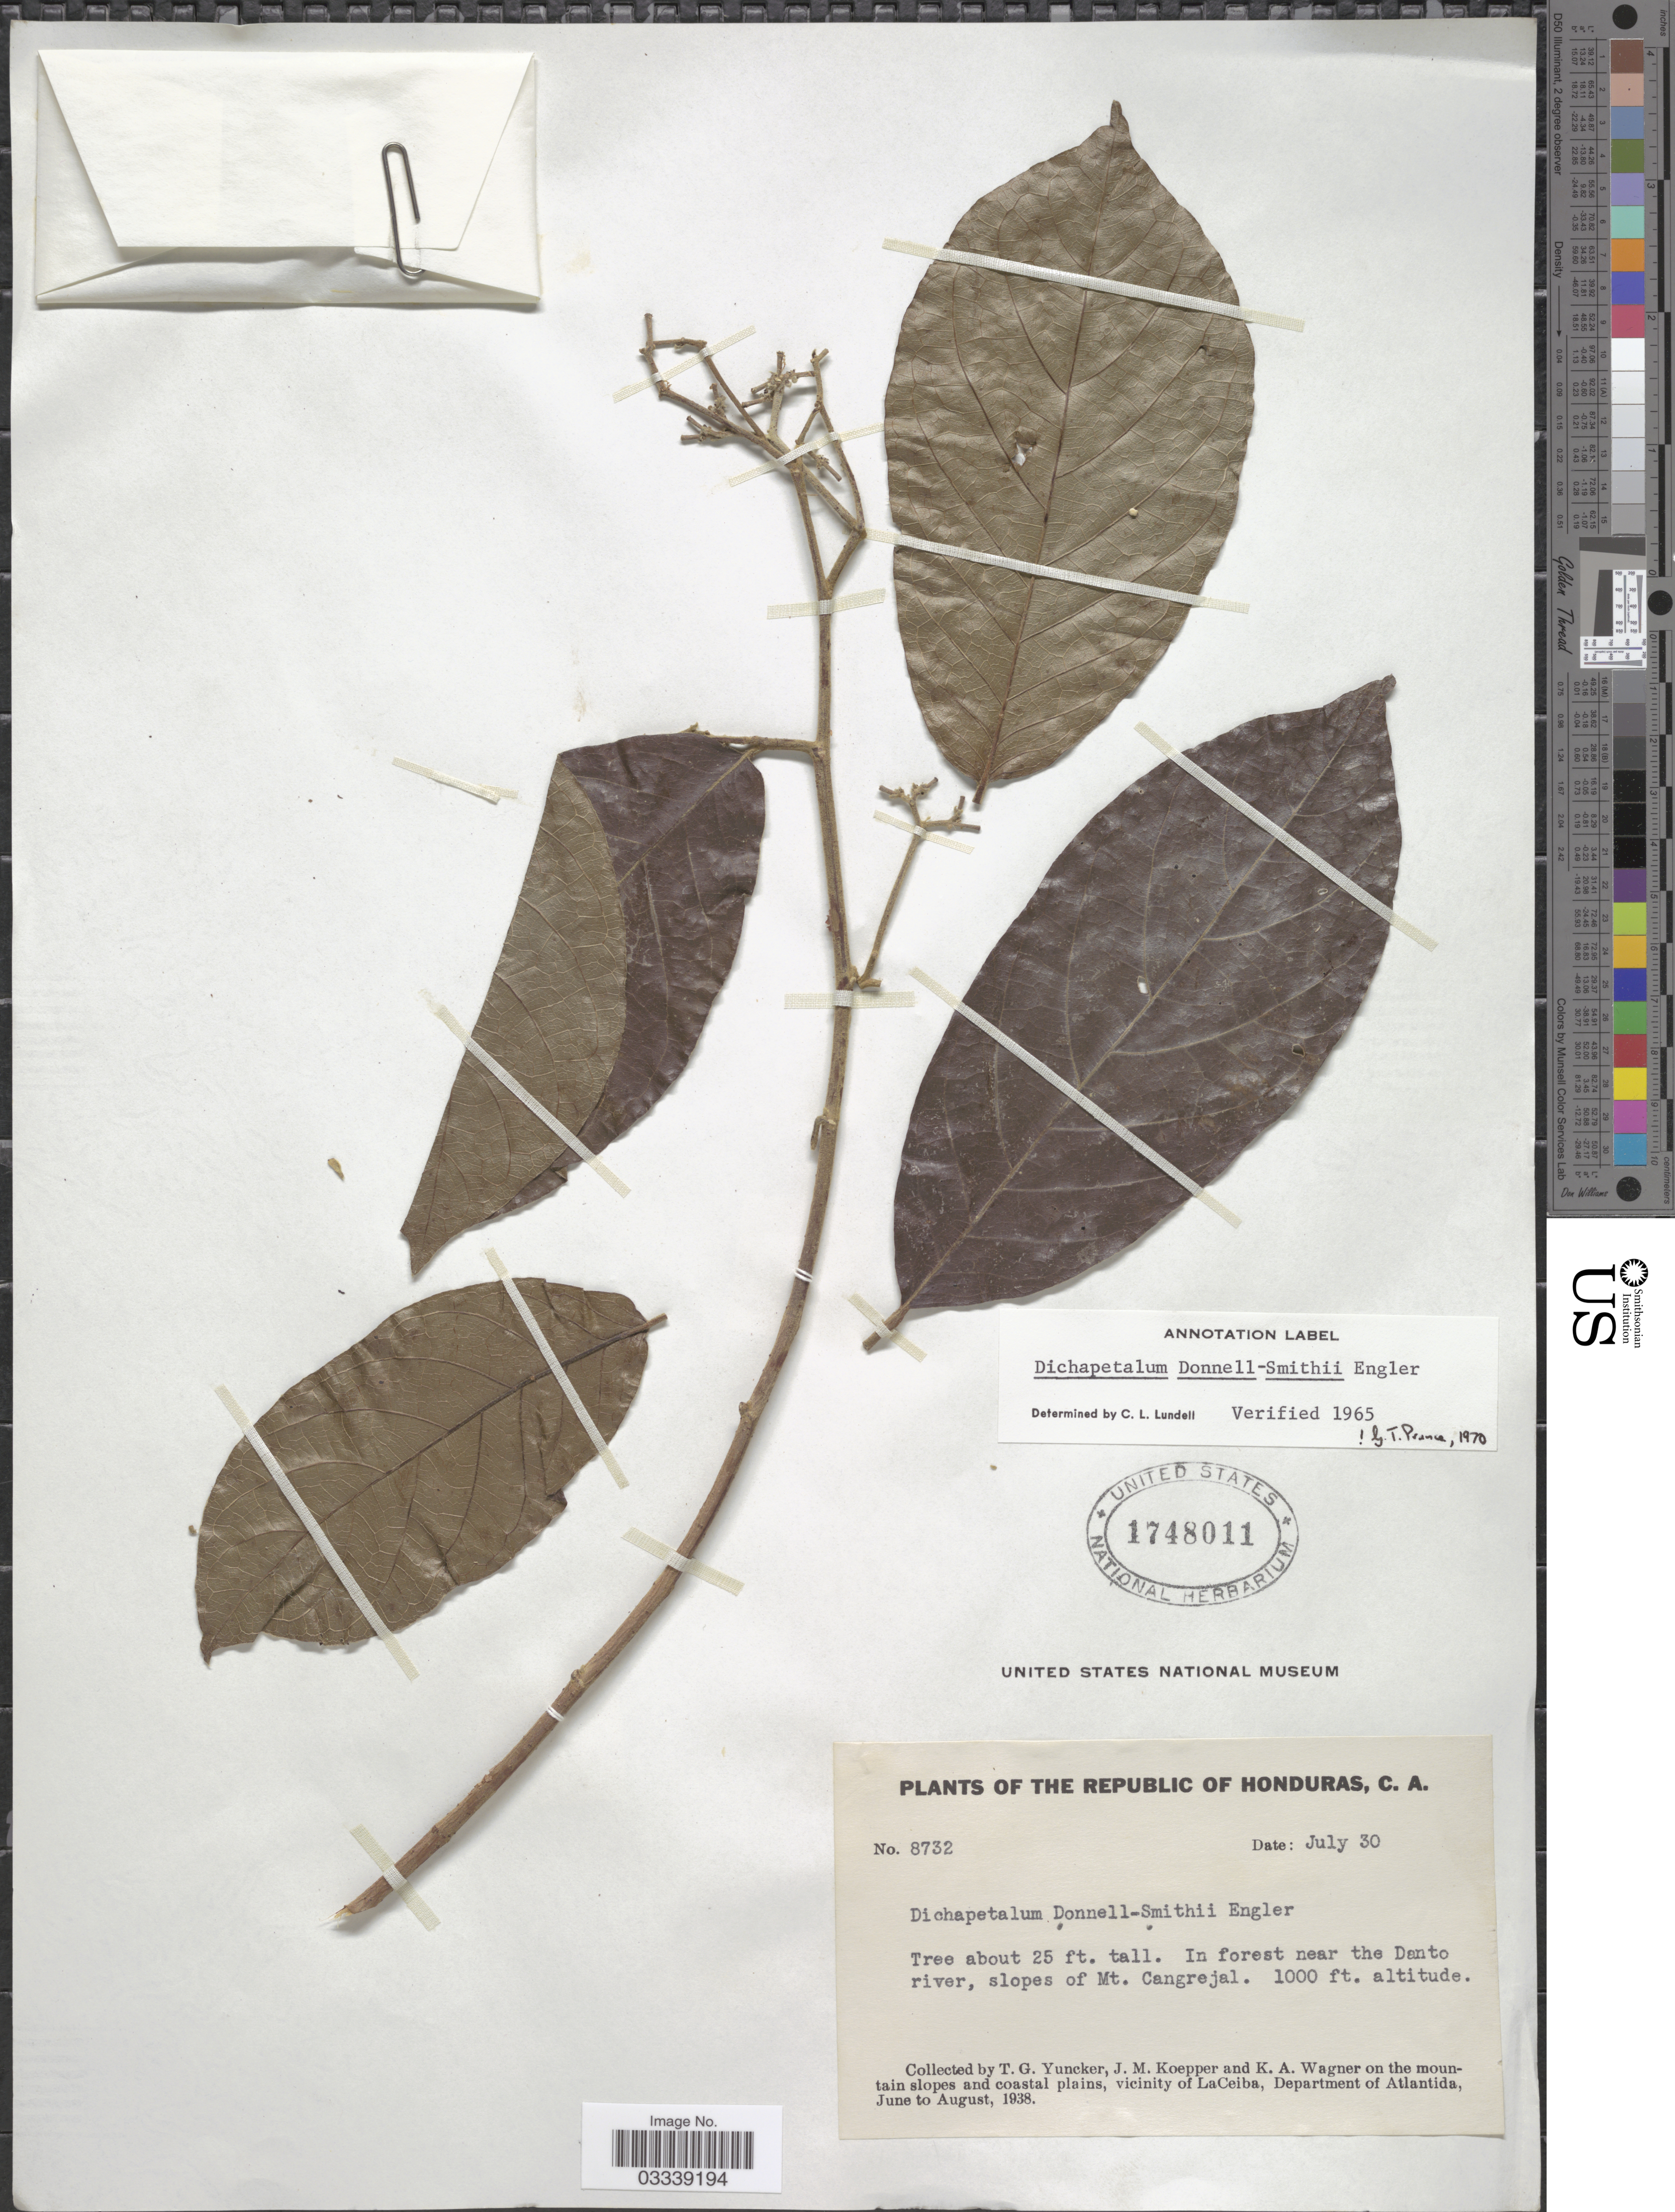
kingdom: Plantae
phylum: Tracheophyta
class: Magnoliopsida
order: Malpighiales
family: Dichapetalaceae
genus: Dichapetalum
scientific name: Dichapetalum donnell-smithii var. donnell-smithii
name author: Engl.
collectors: T. G. Yuncker, J. M. Koepper & K. A. Wagner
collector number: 8732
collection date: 1938-07-30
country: Honduras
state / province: Atlántida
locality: In forest near the Danto river, slopes of Mt. Cangrejal, on the mountain slopes and coastal plains, vicinity of Laceiba, Department of Atlantida.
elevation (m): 305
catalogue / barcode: US 1748011